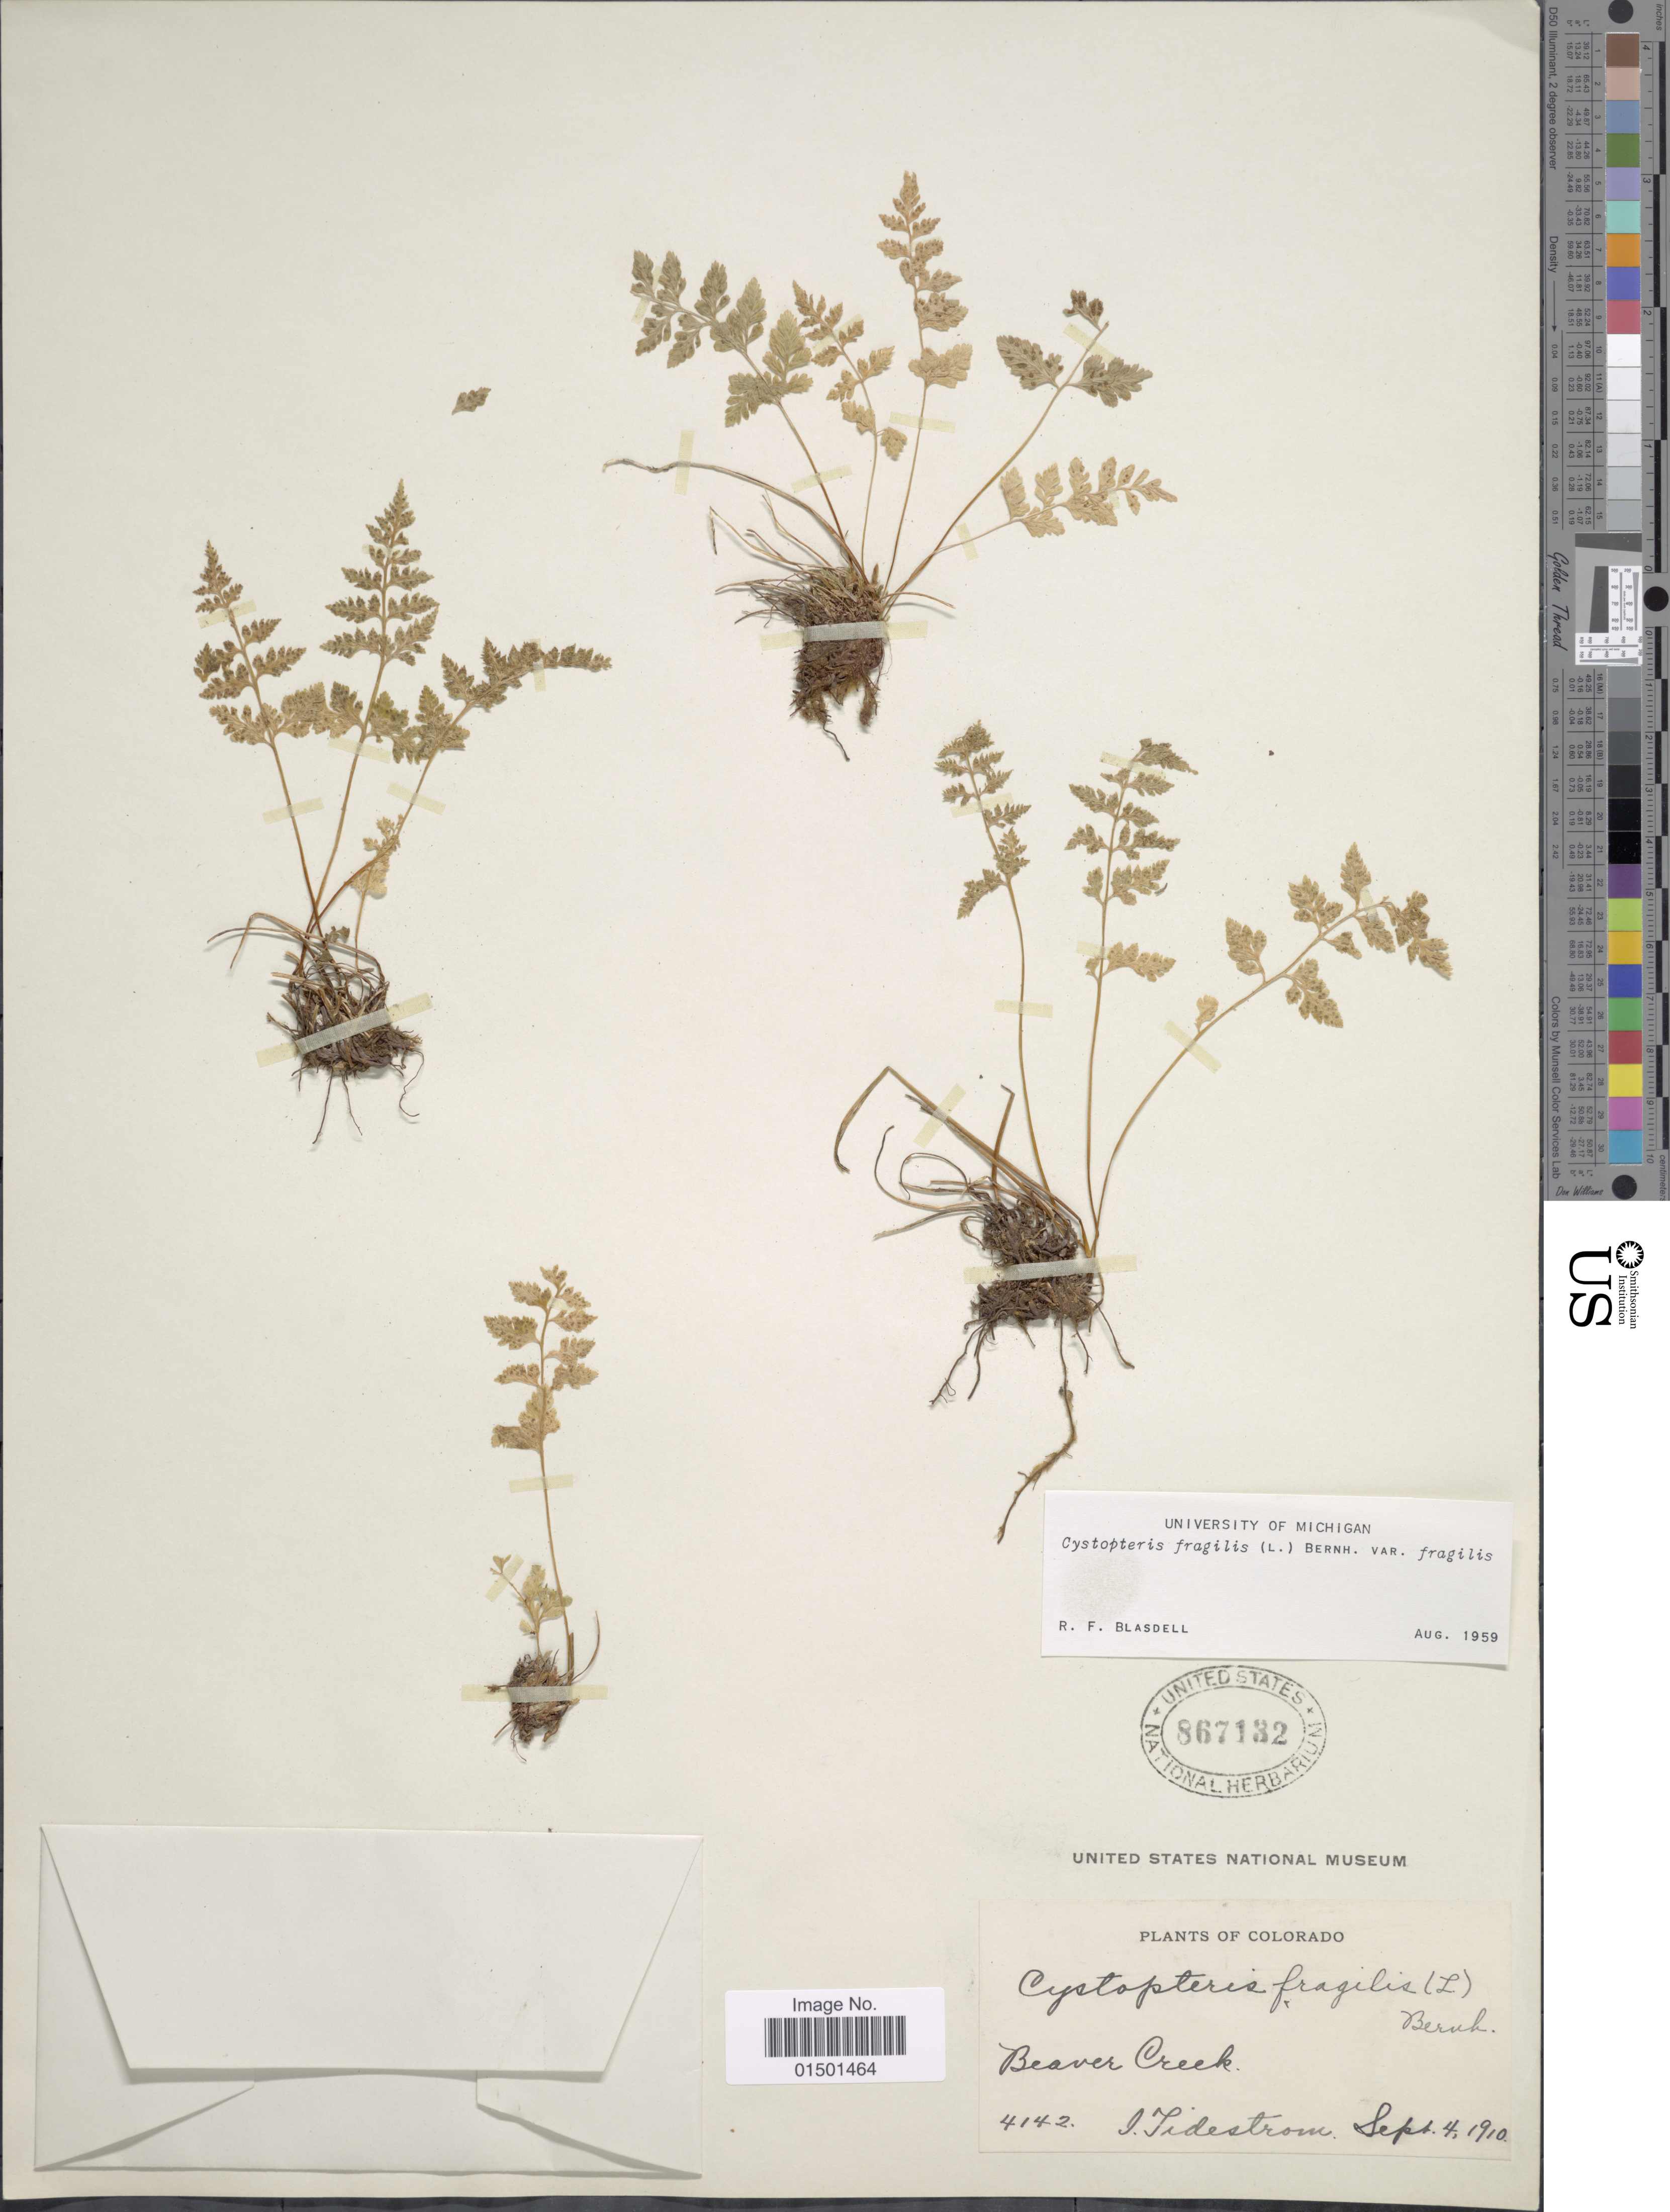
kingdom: Plantae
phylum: Tracheophyta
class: Polypodiopsida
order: Polypodiales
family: Cystopteridaceae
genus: Cystopteris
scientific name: Cystopteris fragilis var. fragilis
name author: (L.) Bernh.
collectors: I. F. Tidestrom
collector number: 4142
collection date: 1910-09-04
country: United States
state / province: Colorado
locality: Beaver Creek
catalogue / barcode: US 867132